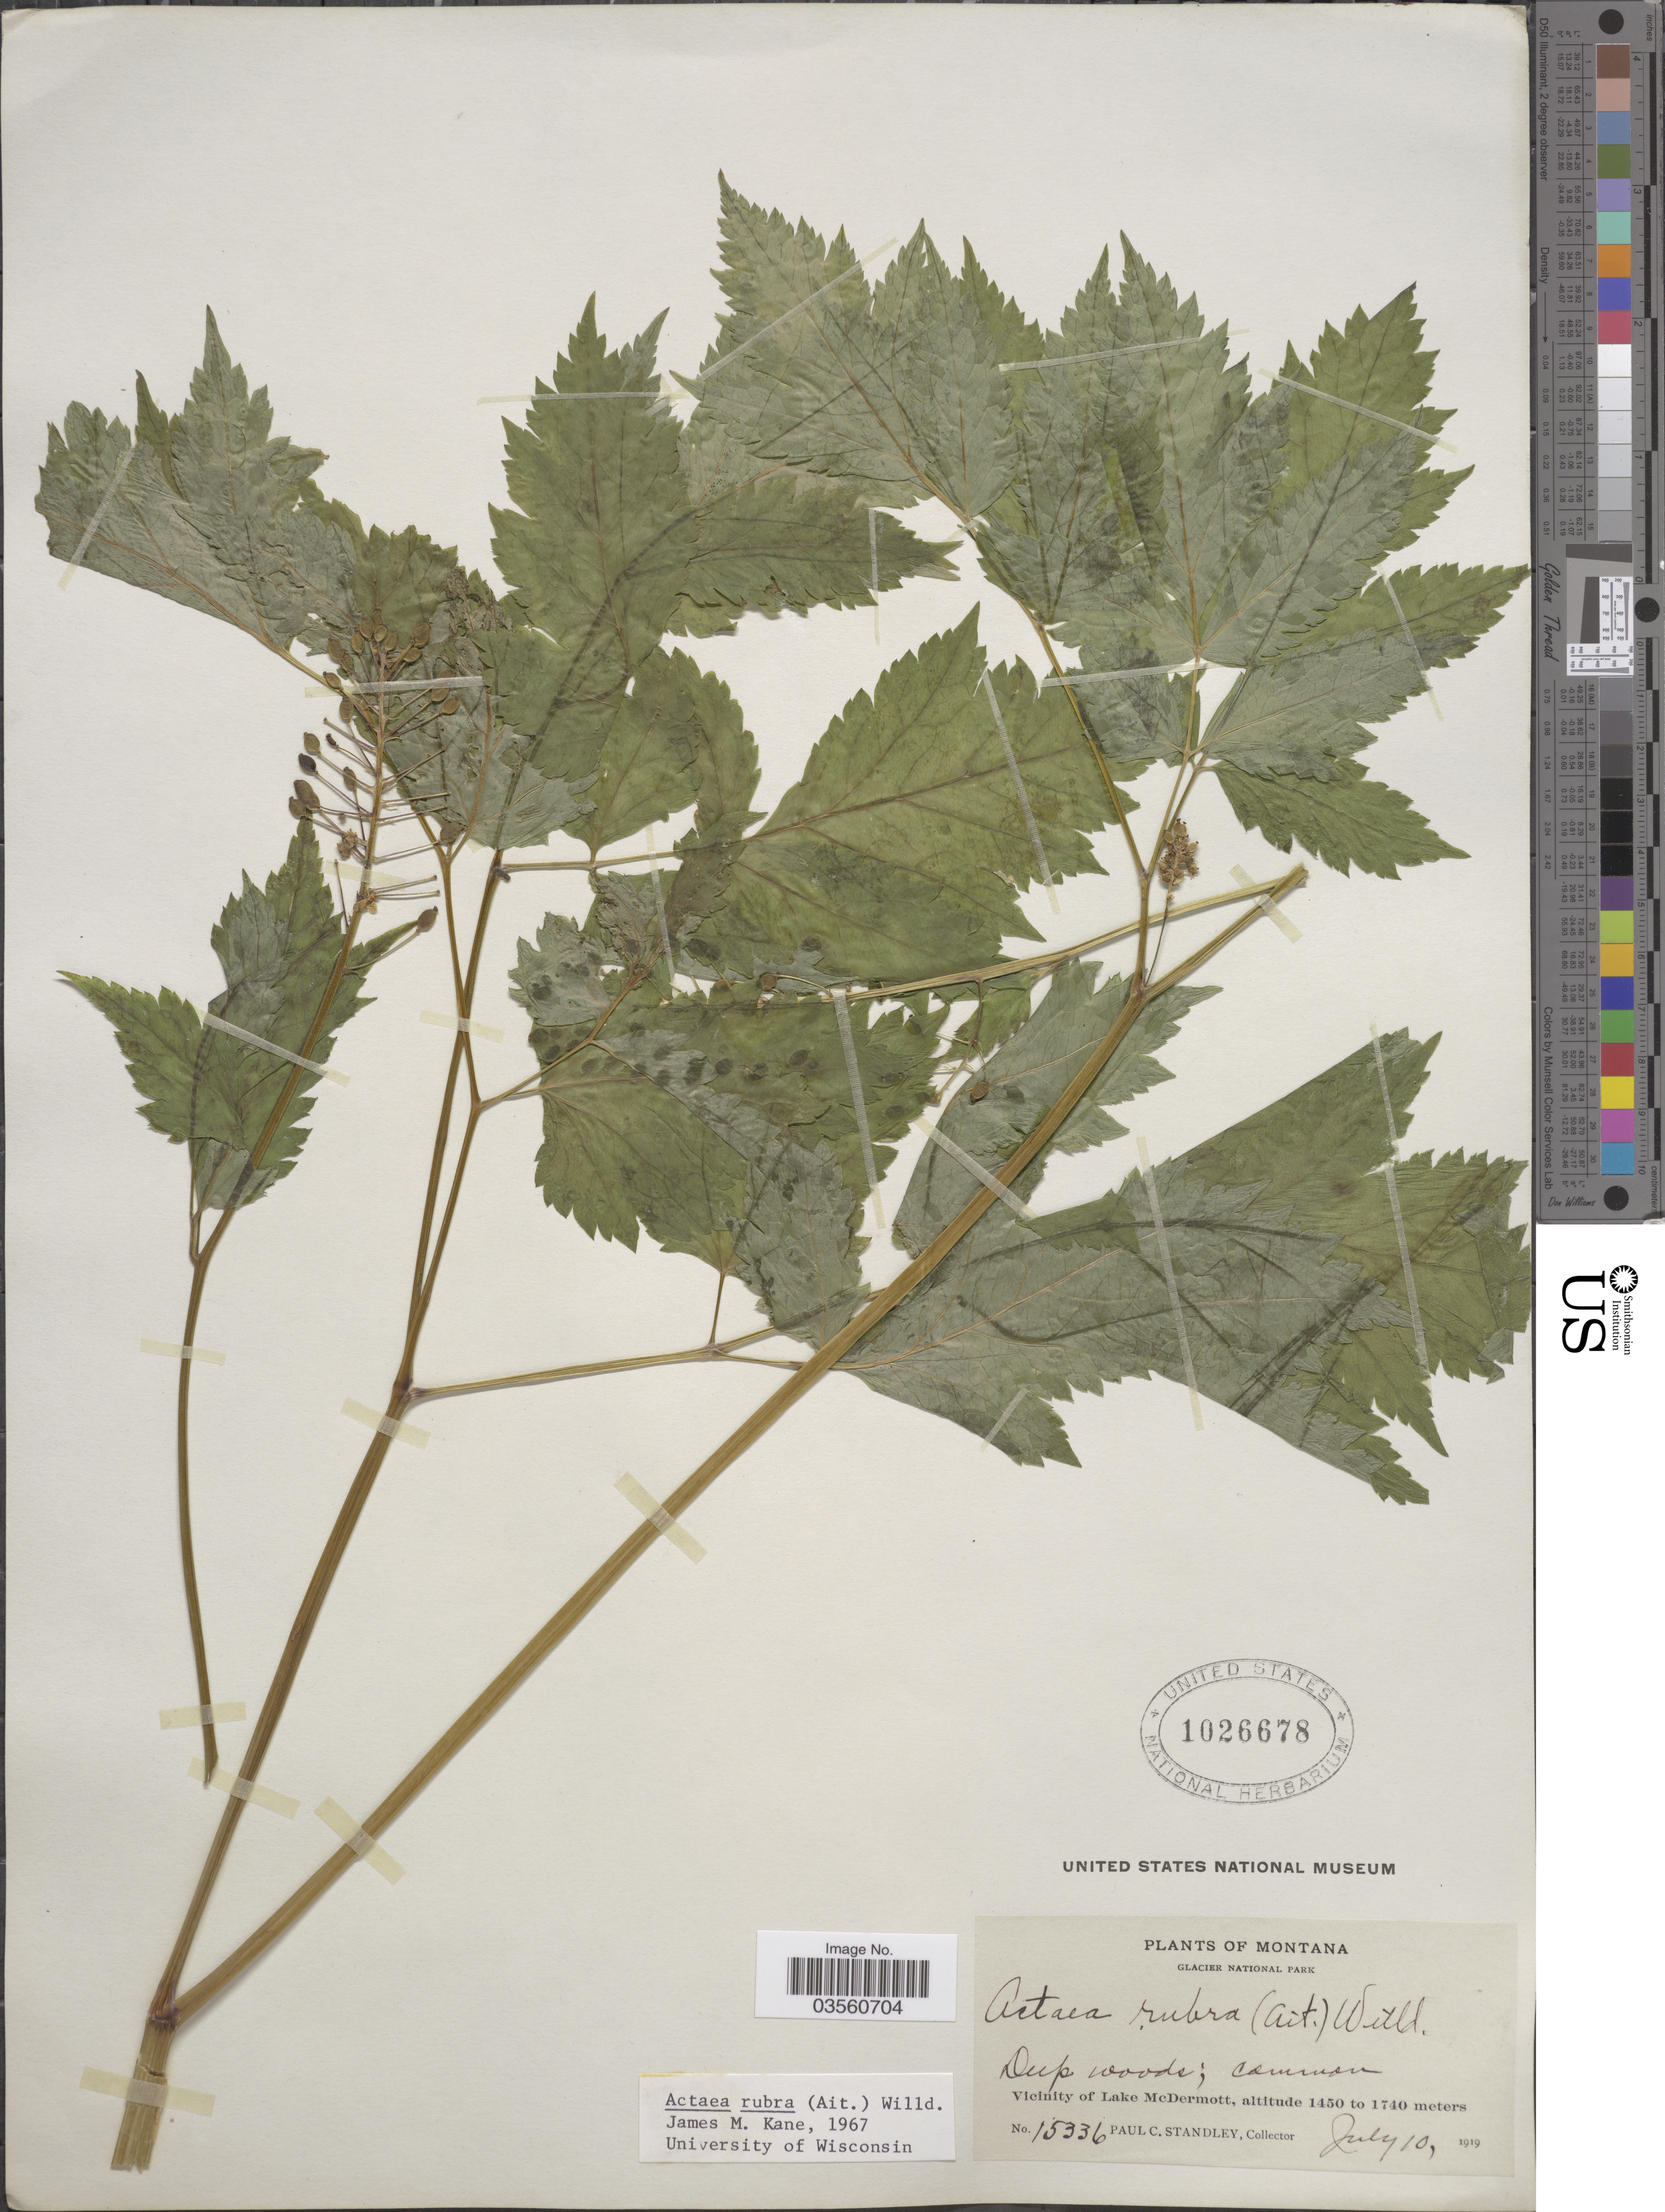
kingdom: Plantae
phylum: Tracheophyta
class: Magnoliopsida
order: Ranunculales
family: Ranunculaceae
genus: Actaea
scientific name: Actaea rubra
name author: (Aiton) Willd.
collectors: P. C. Standley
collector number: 15336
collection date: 1919-07-10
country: United States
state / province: Montana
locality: Glacier National Park. Vicinity of Lake McDermott.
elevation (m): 1450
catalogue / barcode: US 1026678